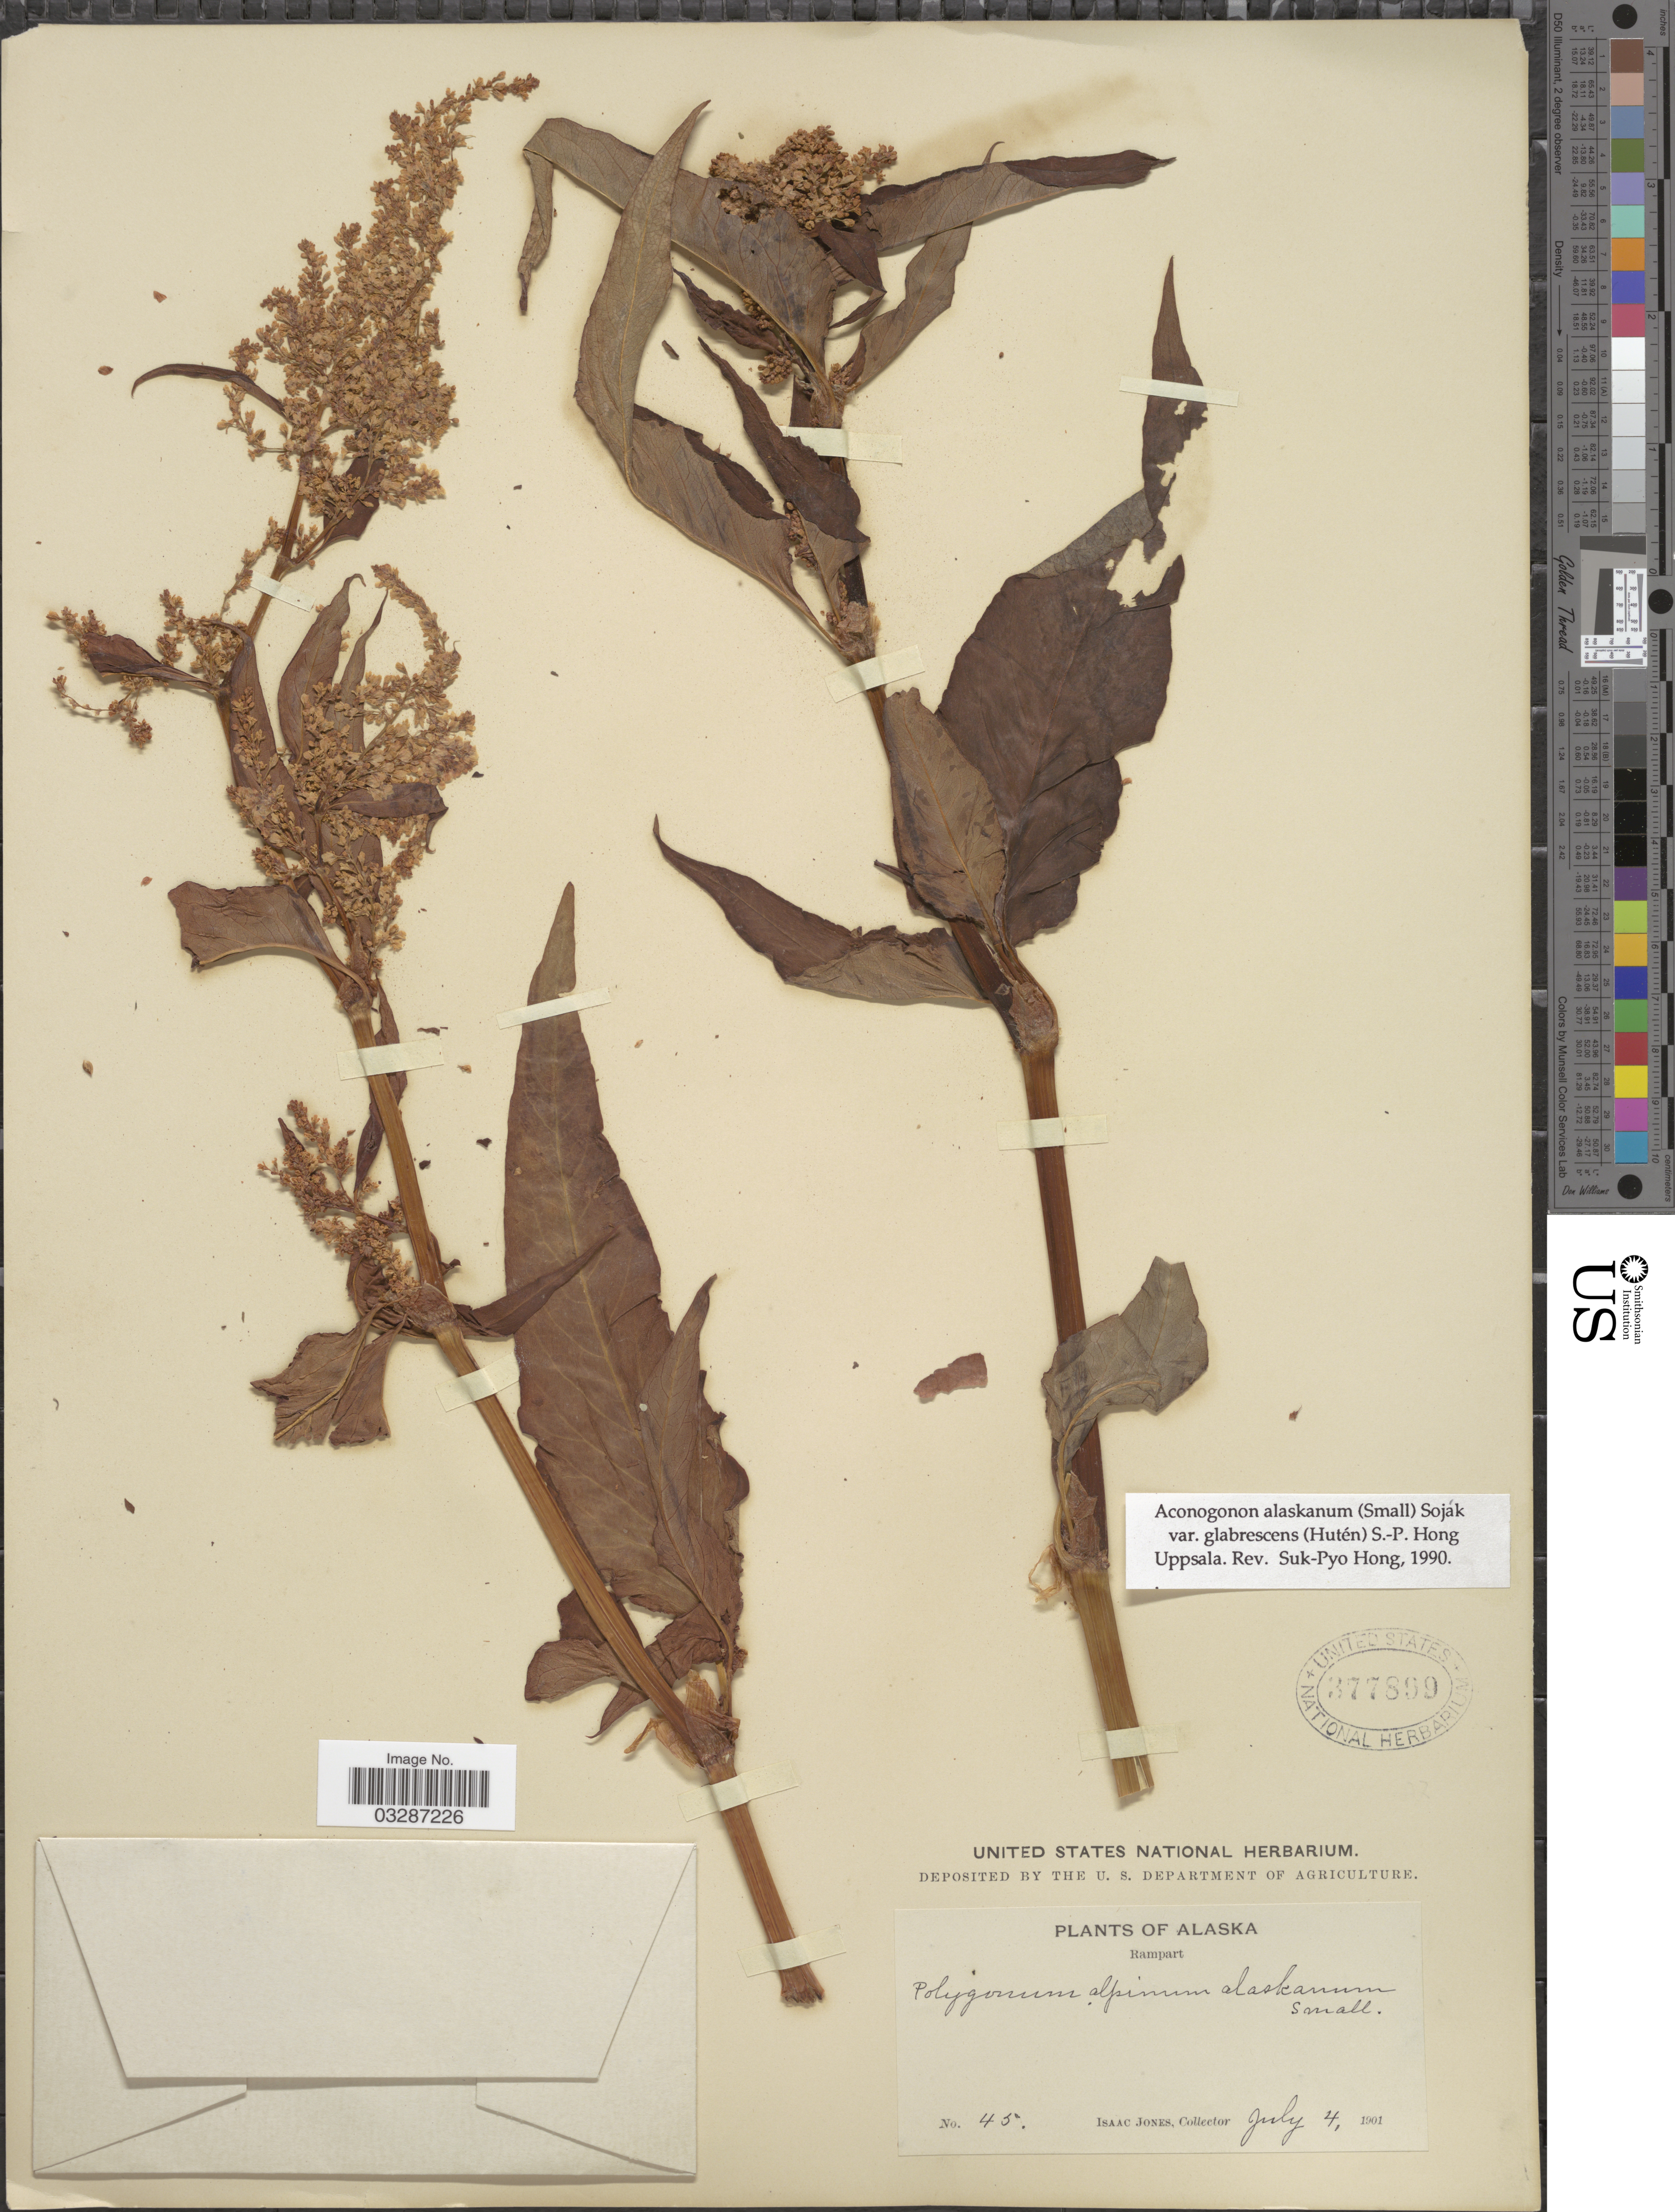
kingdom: Plantae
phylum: Tracheophyta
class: Magnoliopsida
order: Caryophyllales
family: Polygonaceae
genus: Koenigia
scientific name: Koenigia alaskana var. glabrescens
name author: (Hultén) T.M. Schust. & Reveal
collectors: I. Jones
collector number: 45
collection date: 1901-07-04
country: United States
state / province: Alaska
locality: Rampart.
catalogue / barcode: US 377899